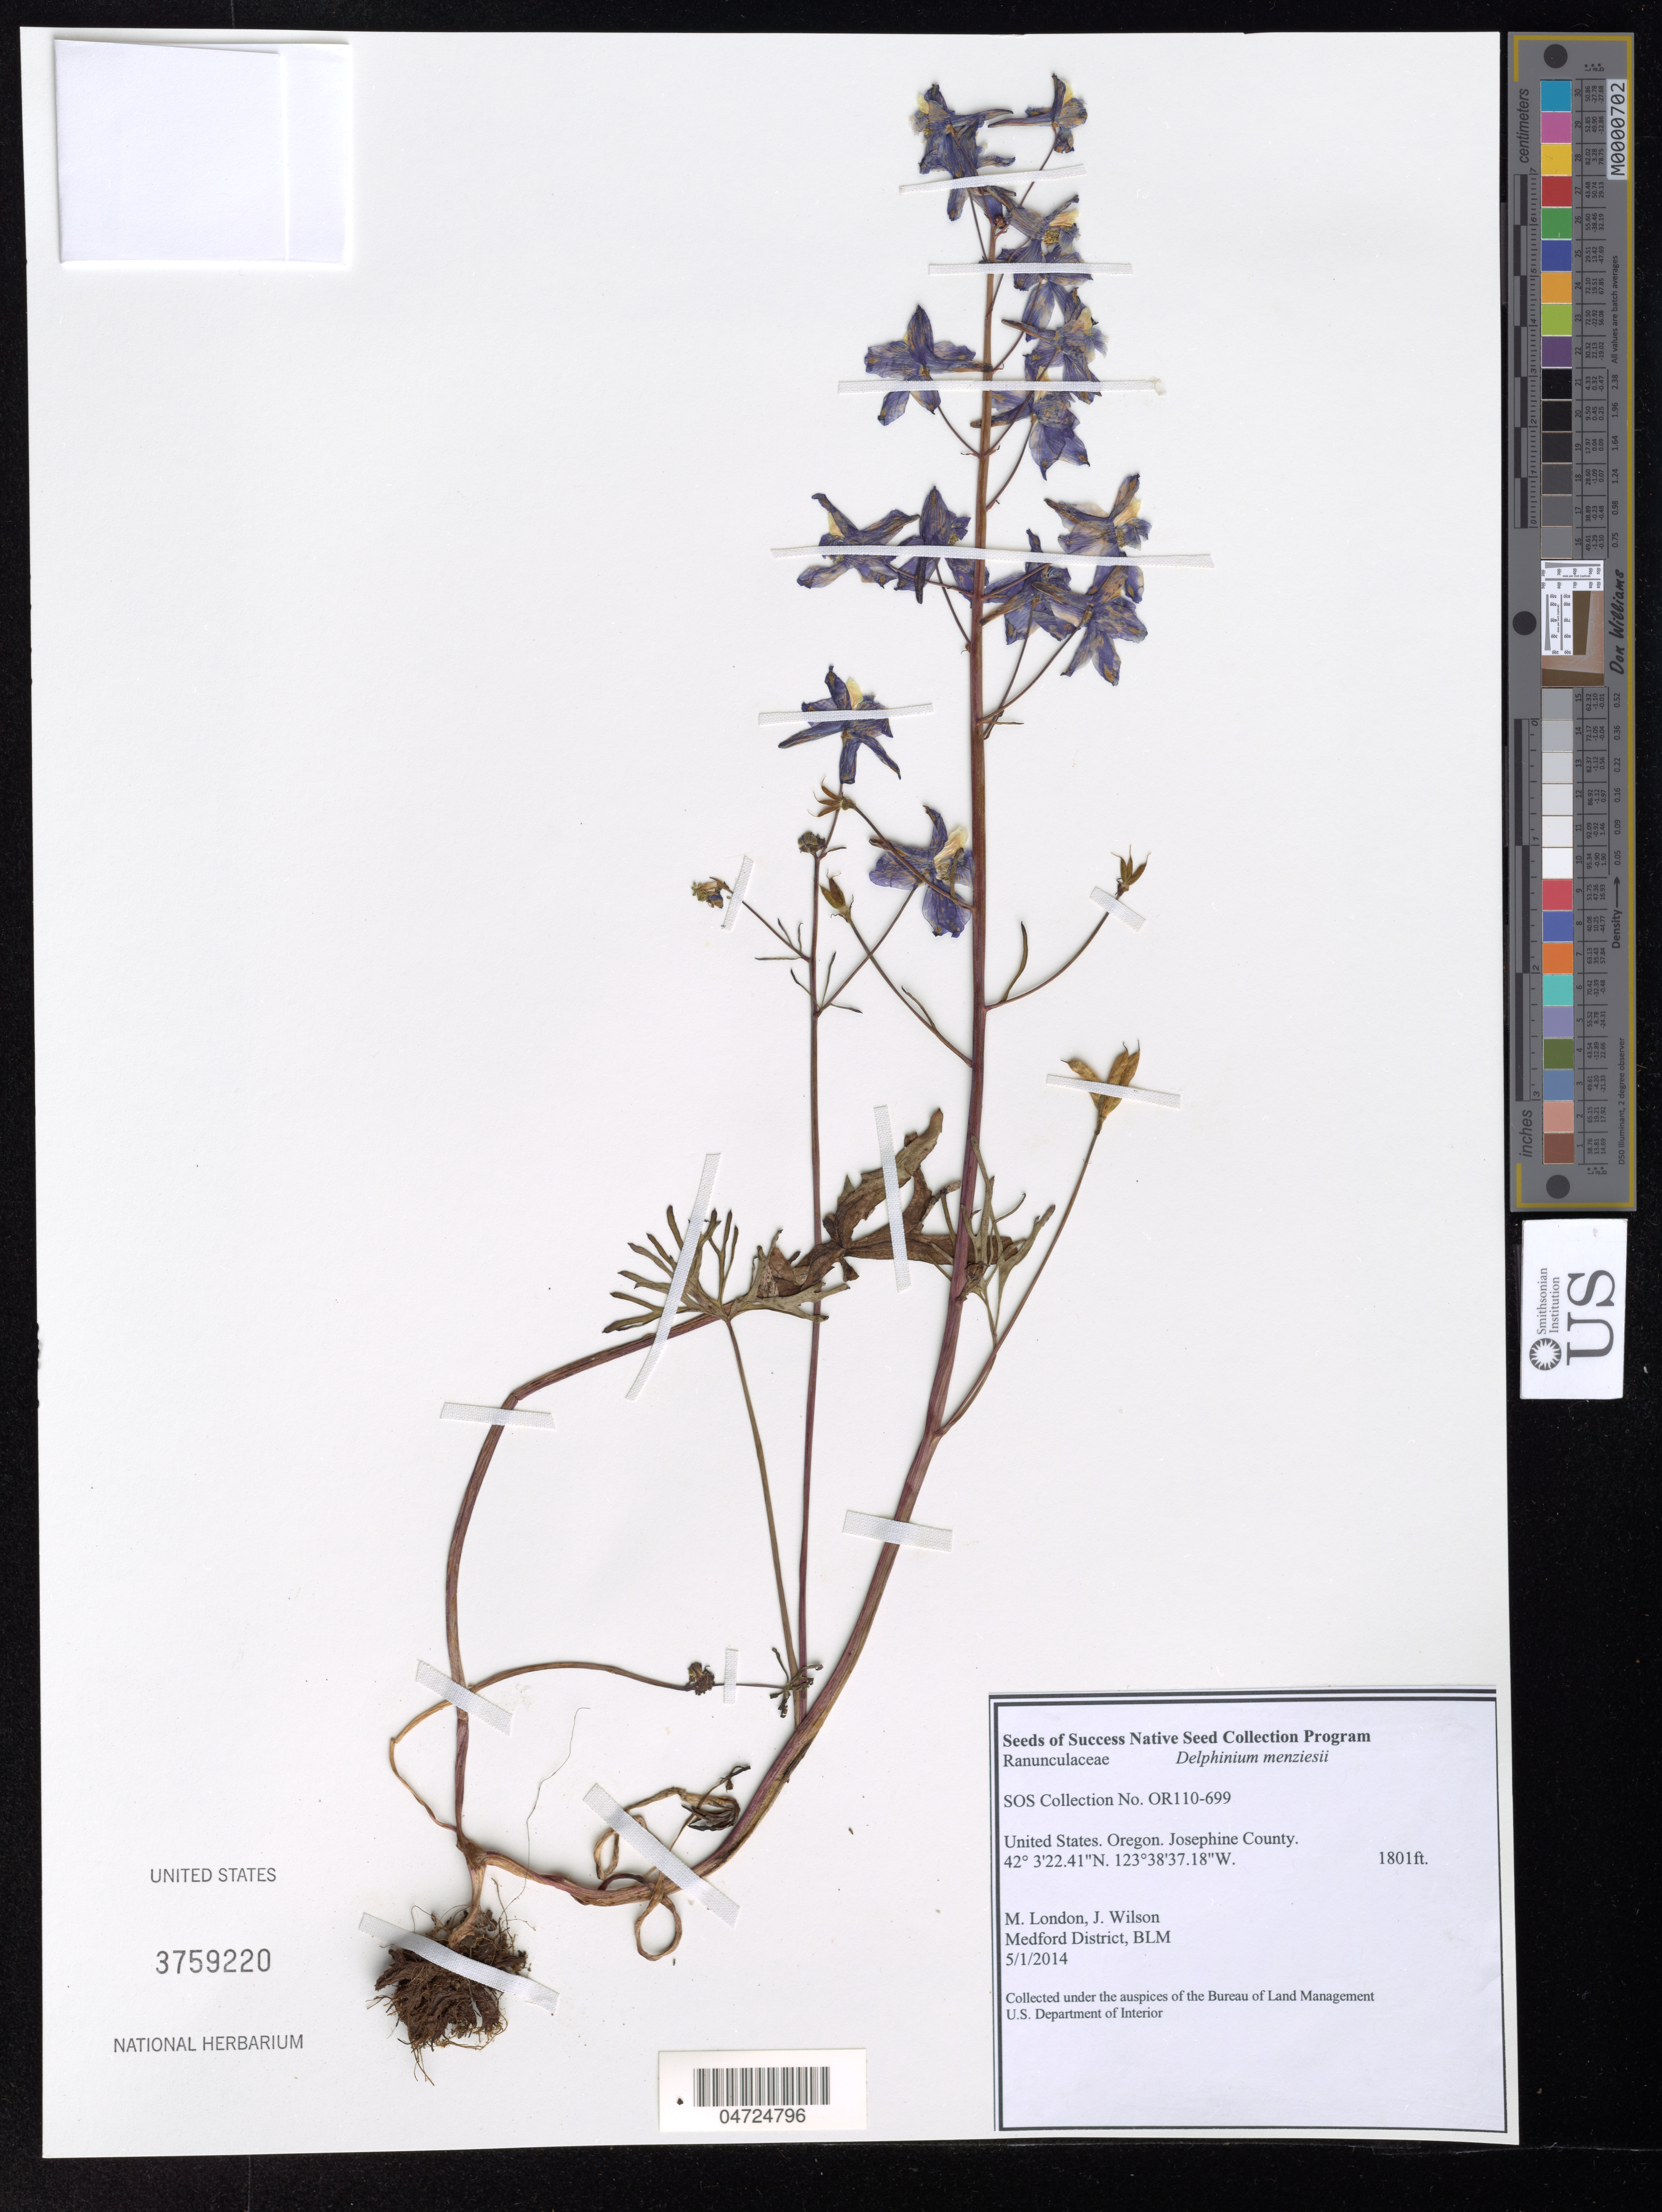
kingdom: Plantae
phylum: Tracheophyta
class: Magnoliopsida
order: Ranunculales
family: Ranunculaceae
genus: Delphinium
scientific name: Delphinium menziesii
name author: DC.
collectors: M. London & J. Wilson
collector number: OR110-699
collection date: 2014-05-01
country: United States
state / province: Oregon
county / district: Josephine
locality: Josephine County.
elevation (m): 549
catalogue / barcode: US 3759220